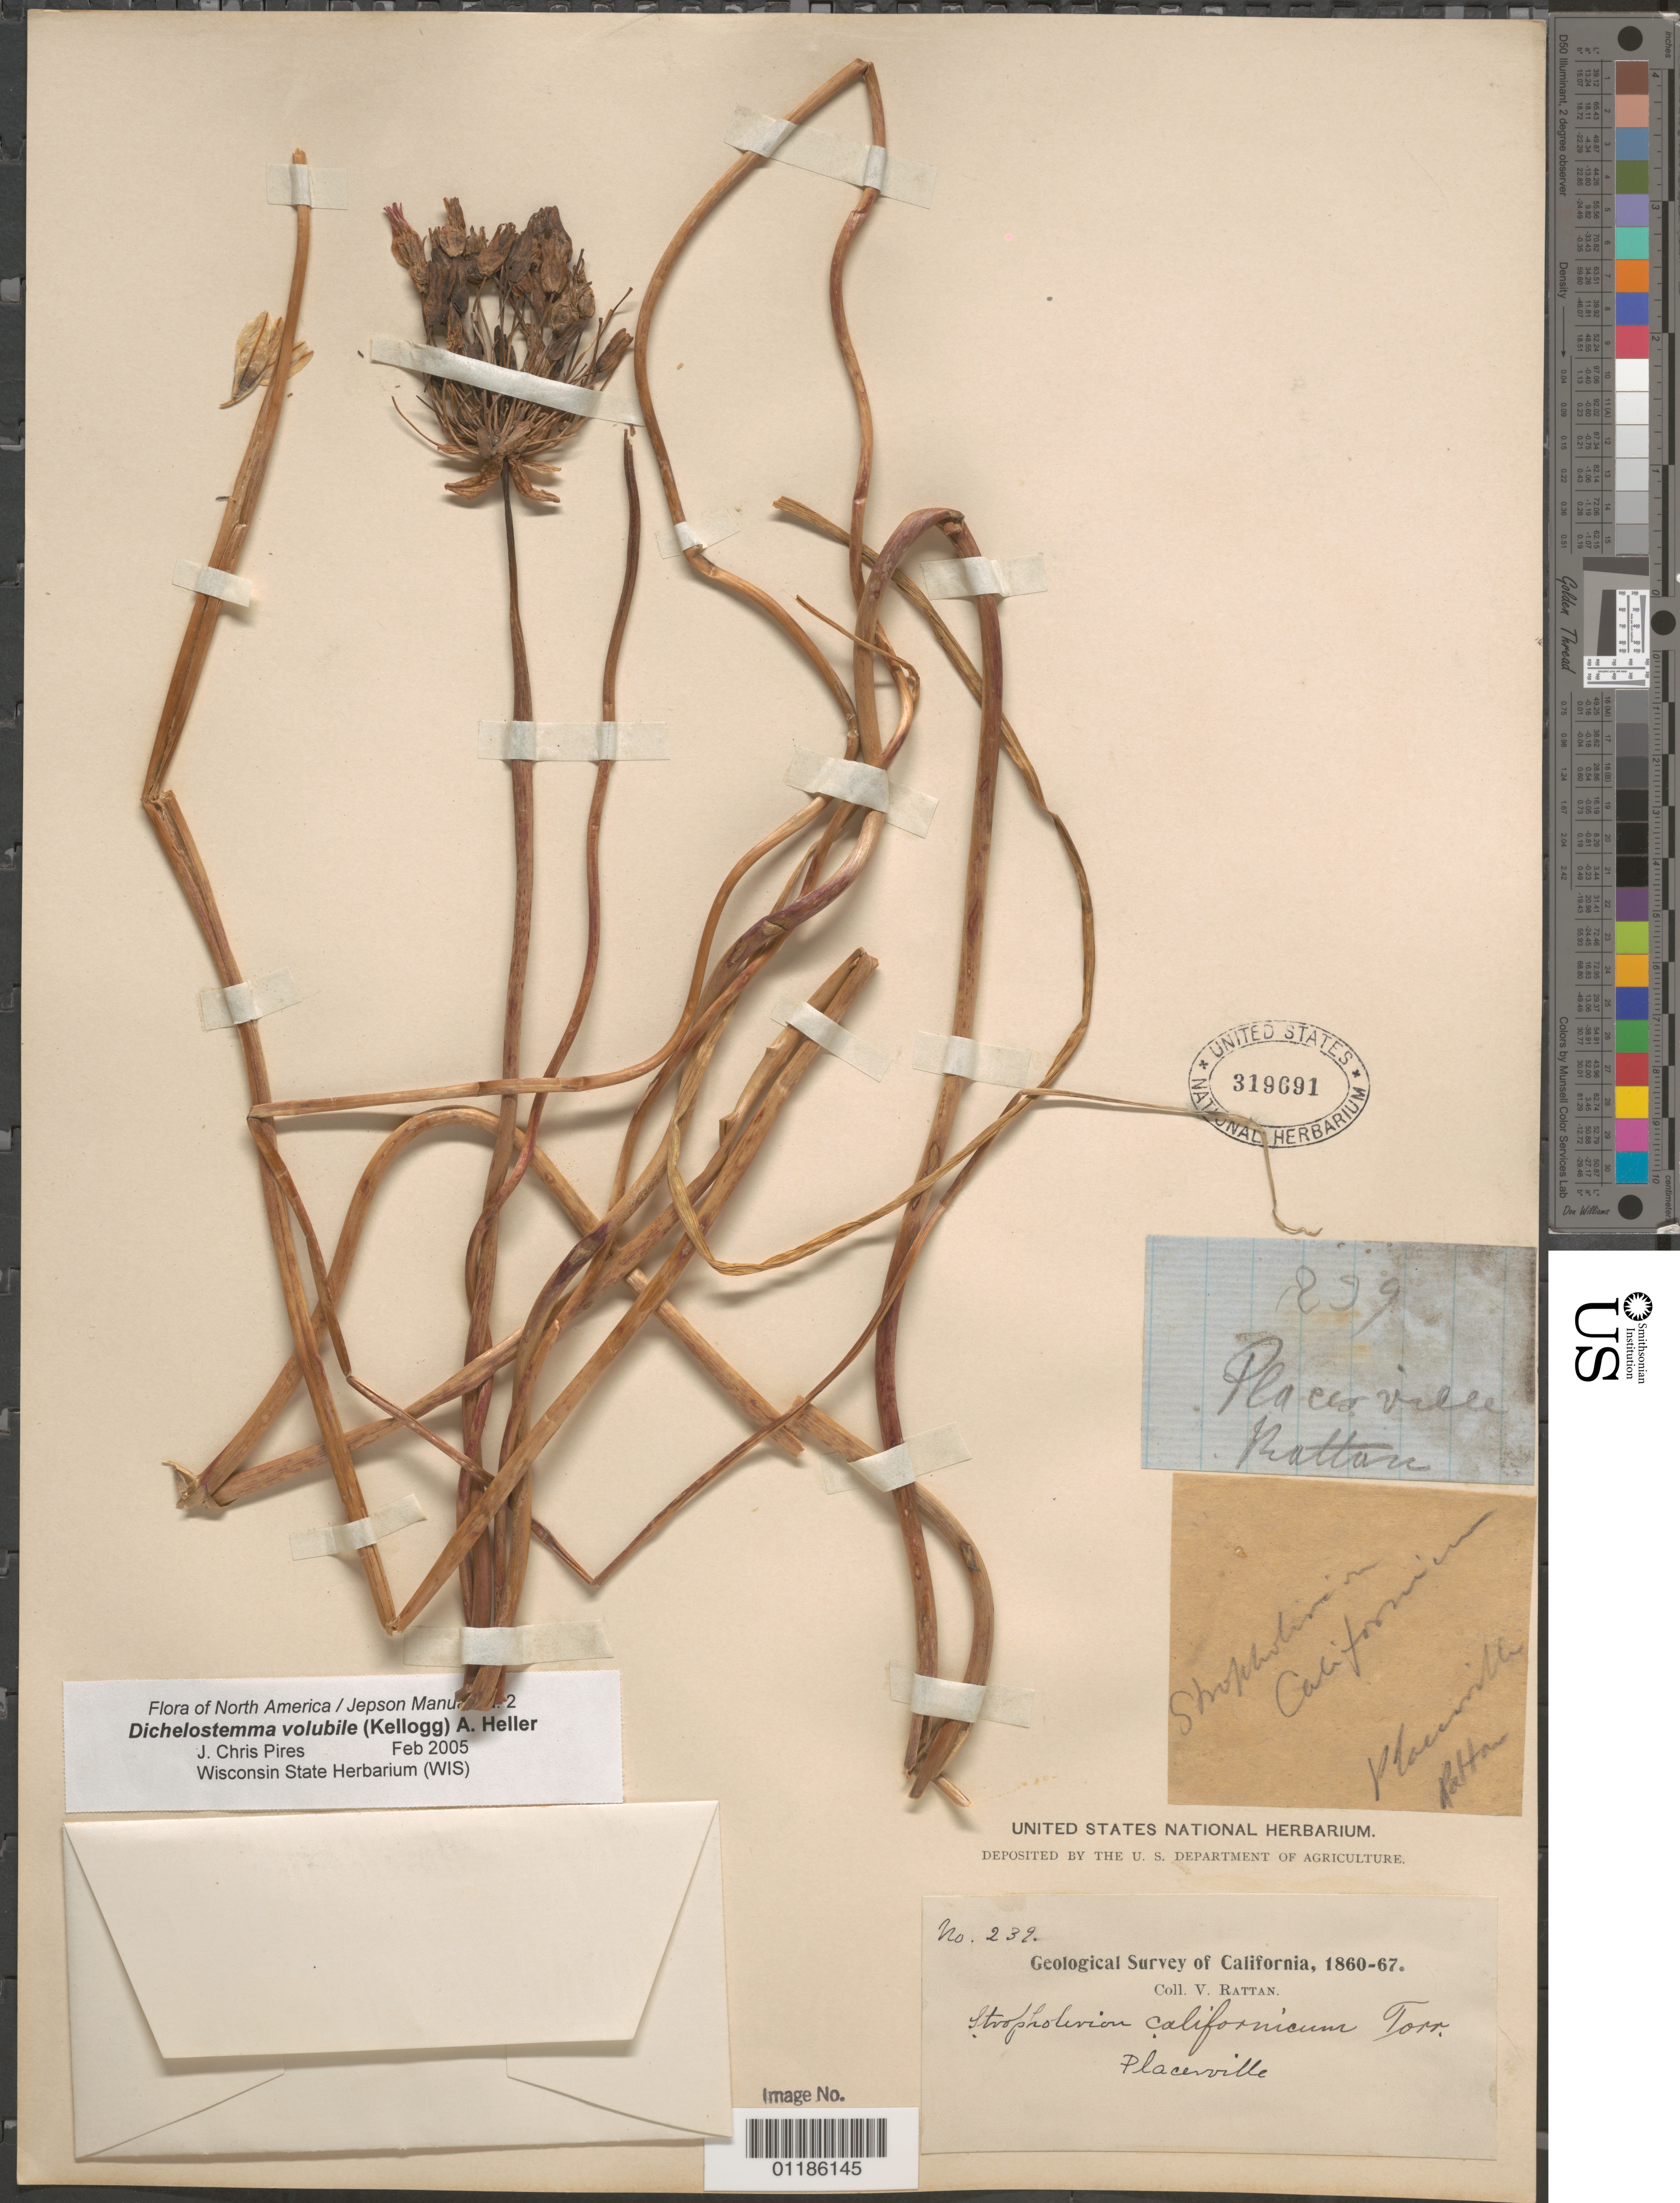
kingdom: Plantae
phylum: Tracheophyta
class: Liliopsida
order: Asparagales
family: Asparagaceae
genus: Dichelostemma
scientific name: Dichelostemma volubile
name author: A. Heller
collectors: V. Rattan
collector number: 239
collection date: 1860/1867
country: United States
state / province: California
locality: Placerville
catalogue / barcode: US 319691